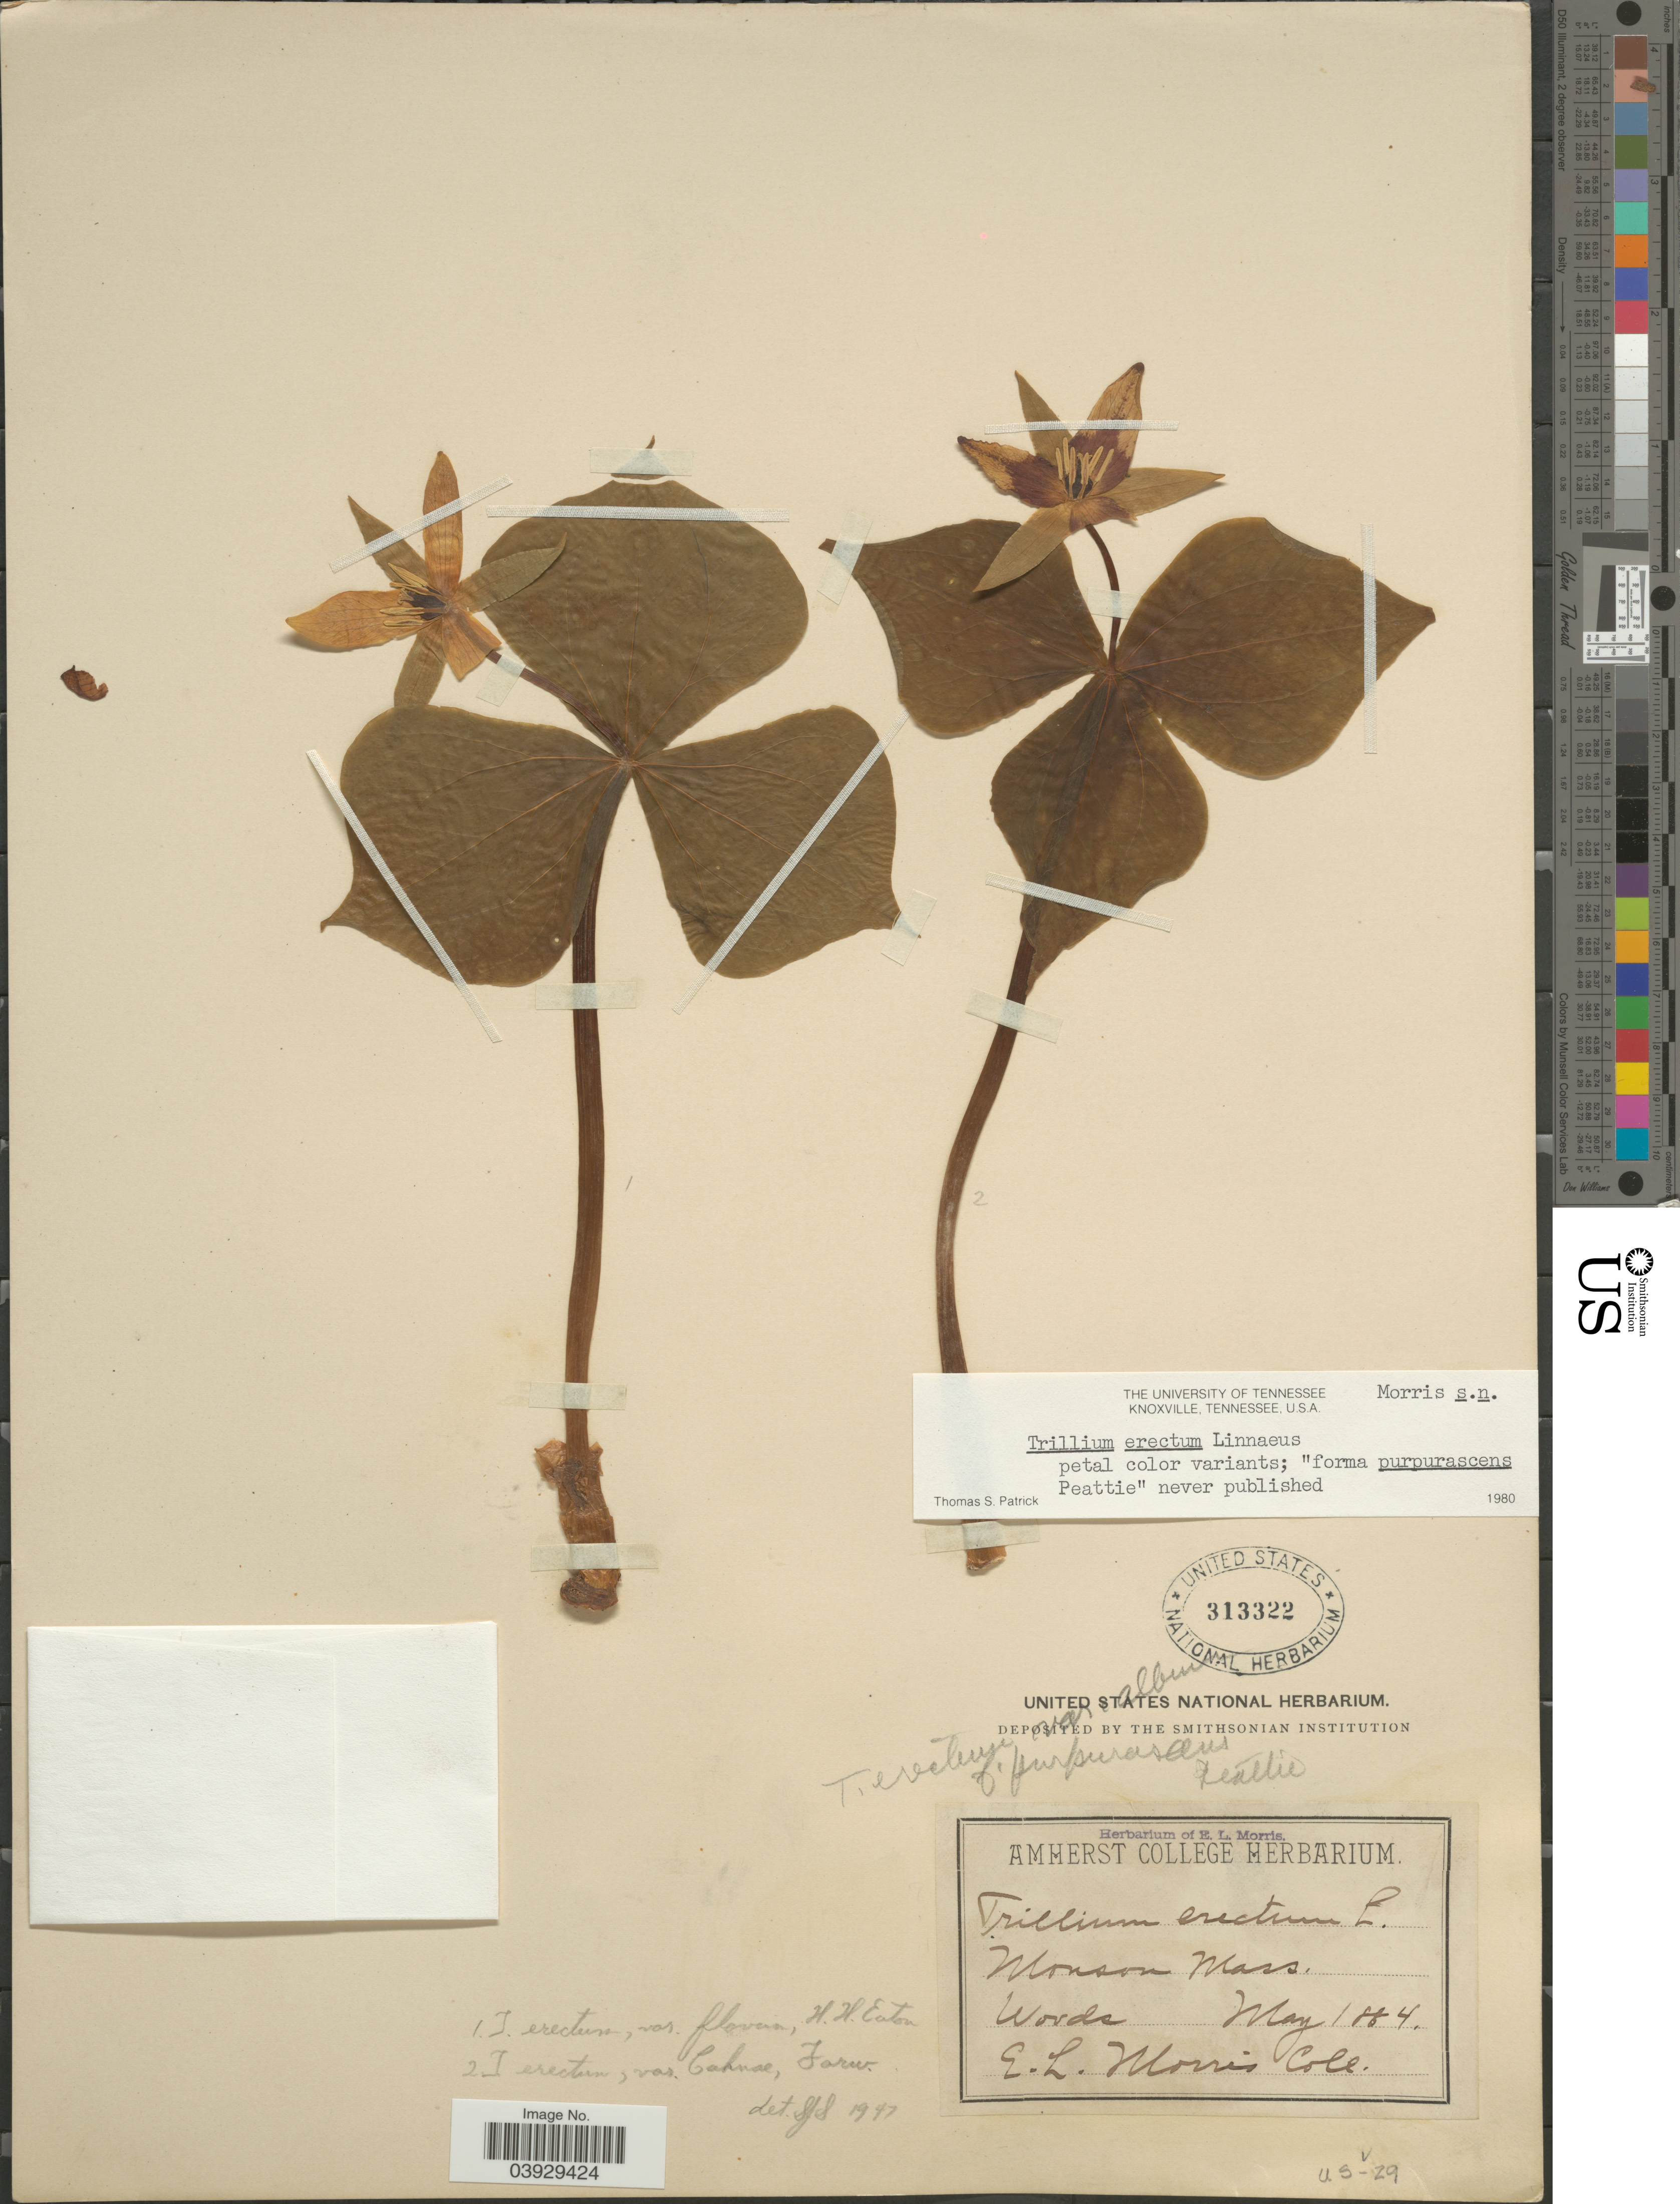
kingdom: Plantae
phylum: Tracheophyta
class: Liliopsida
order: Liliales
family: Melanthiaceae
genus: Trillium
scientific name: Trillium erectum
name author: L.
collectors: E. Morris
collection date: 1884-05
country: United States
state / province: Massachusetts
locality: Monson.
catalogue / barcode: US 313322